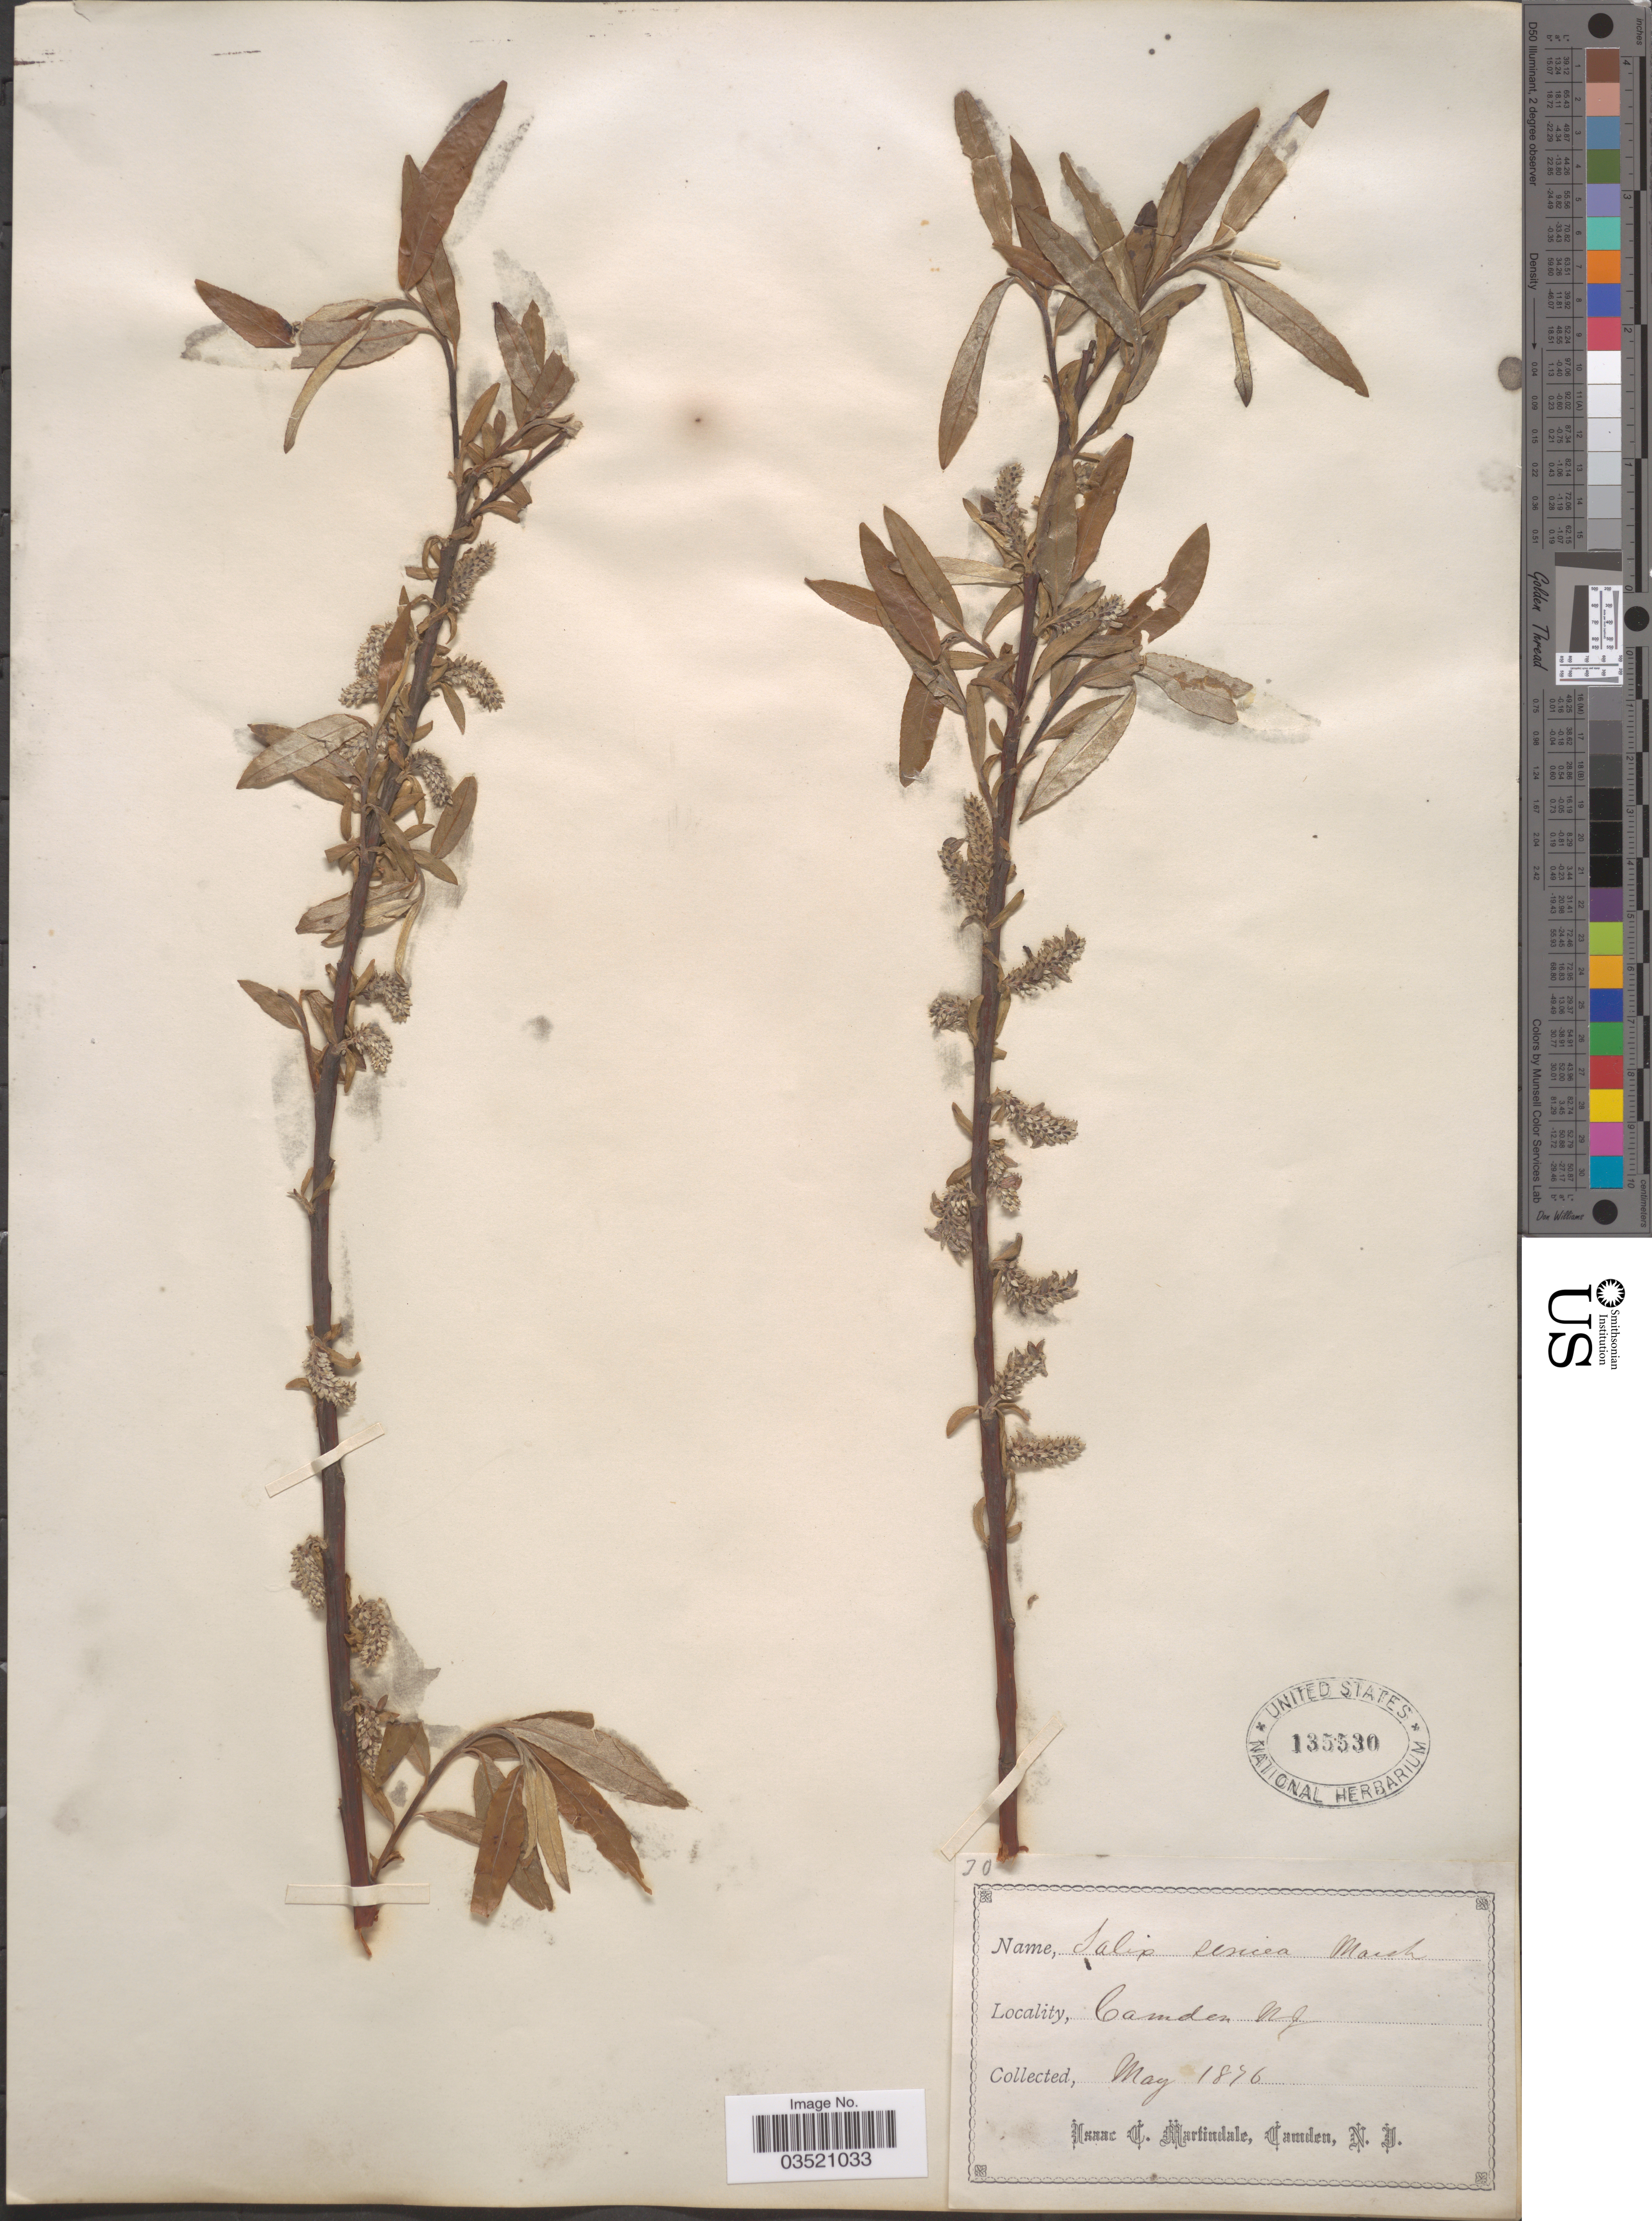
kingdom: Plantae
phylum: Tracheophyta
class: Magnoliopsida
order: Malpighiales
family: Salicaceae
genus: Salix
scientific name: Salix sericea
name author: Marshall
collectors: I. Martindale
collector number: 20*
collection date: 1876-05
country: United States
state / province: New Jersey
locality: Camden.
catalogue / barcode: US 135530